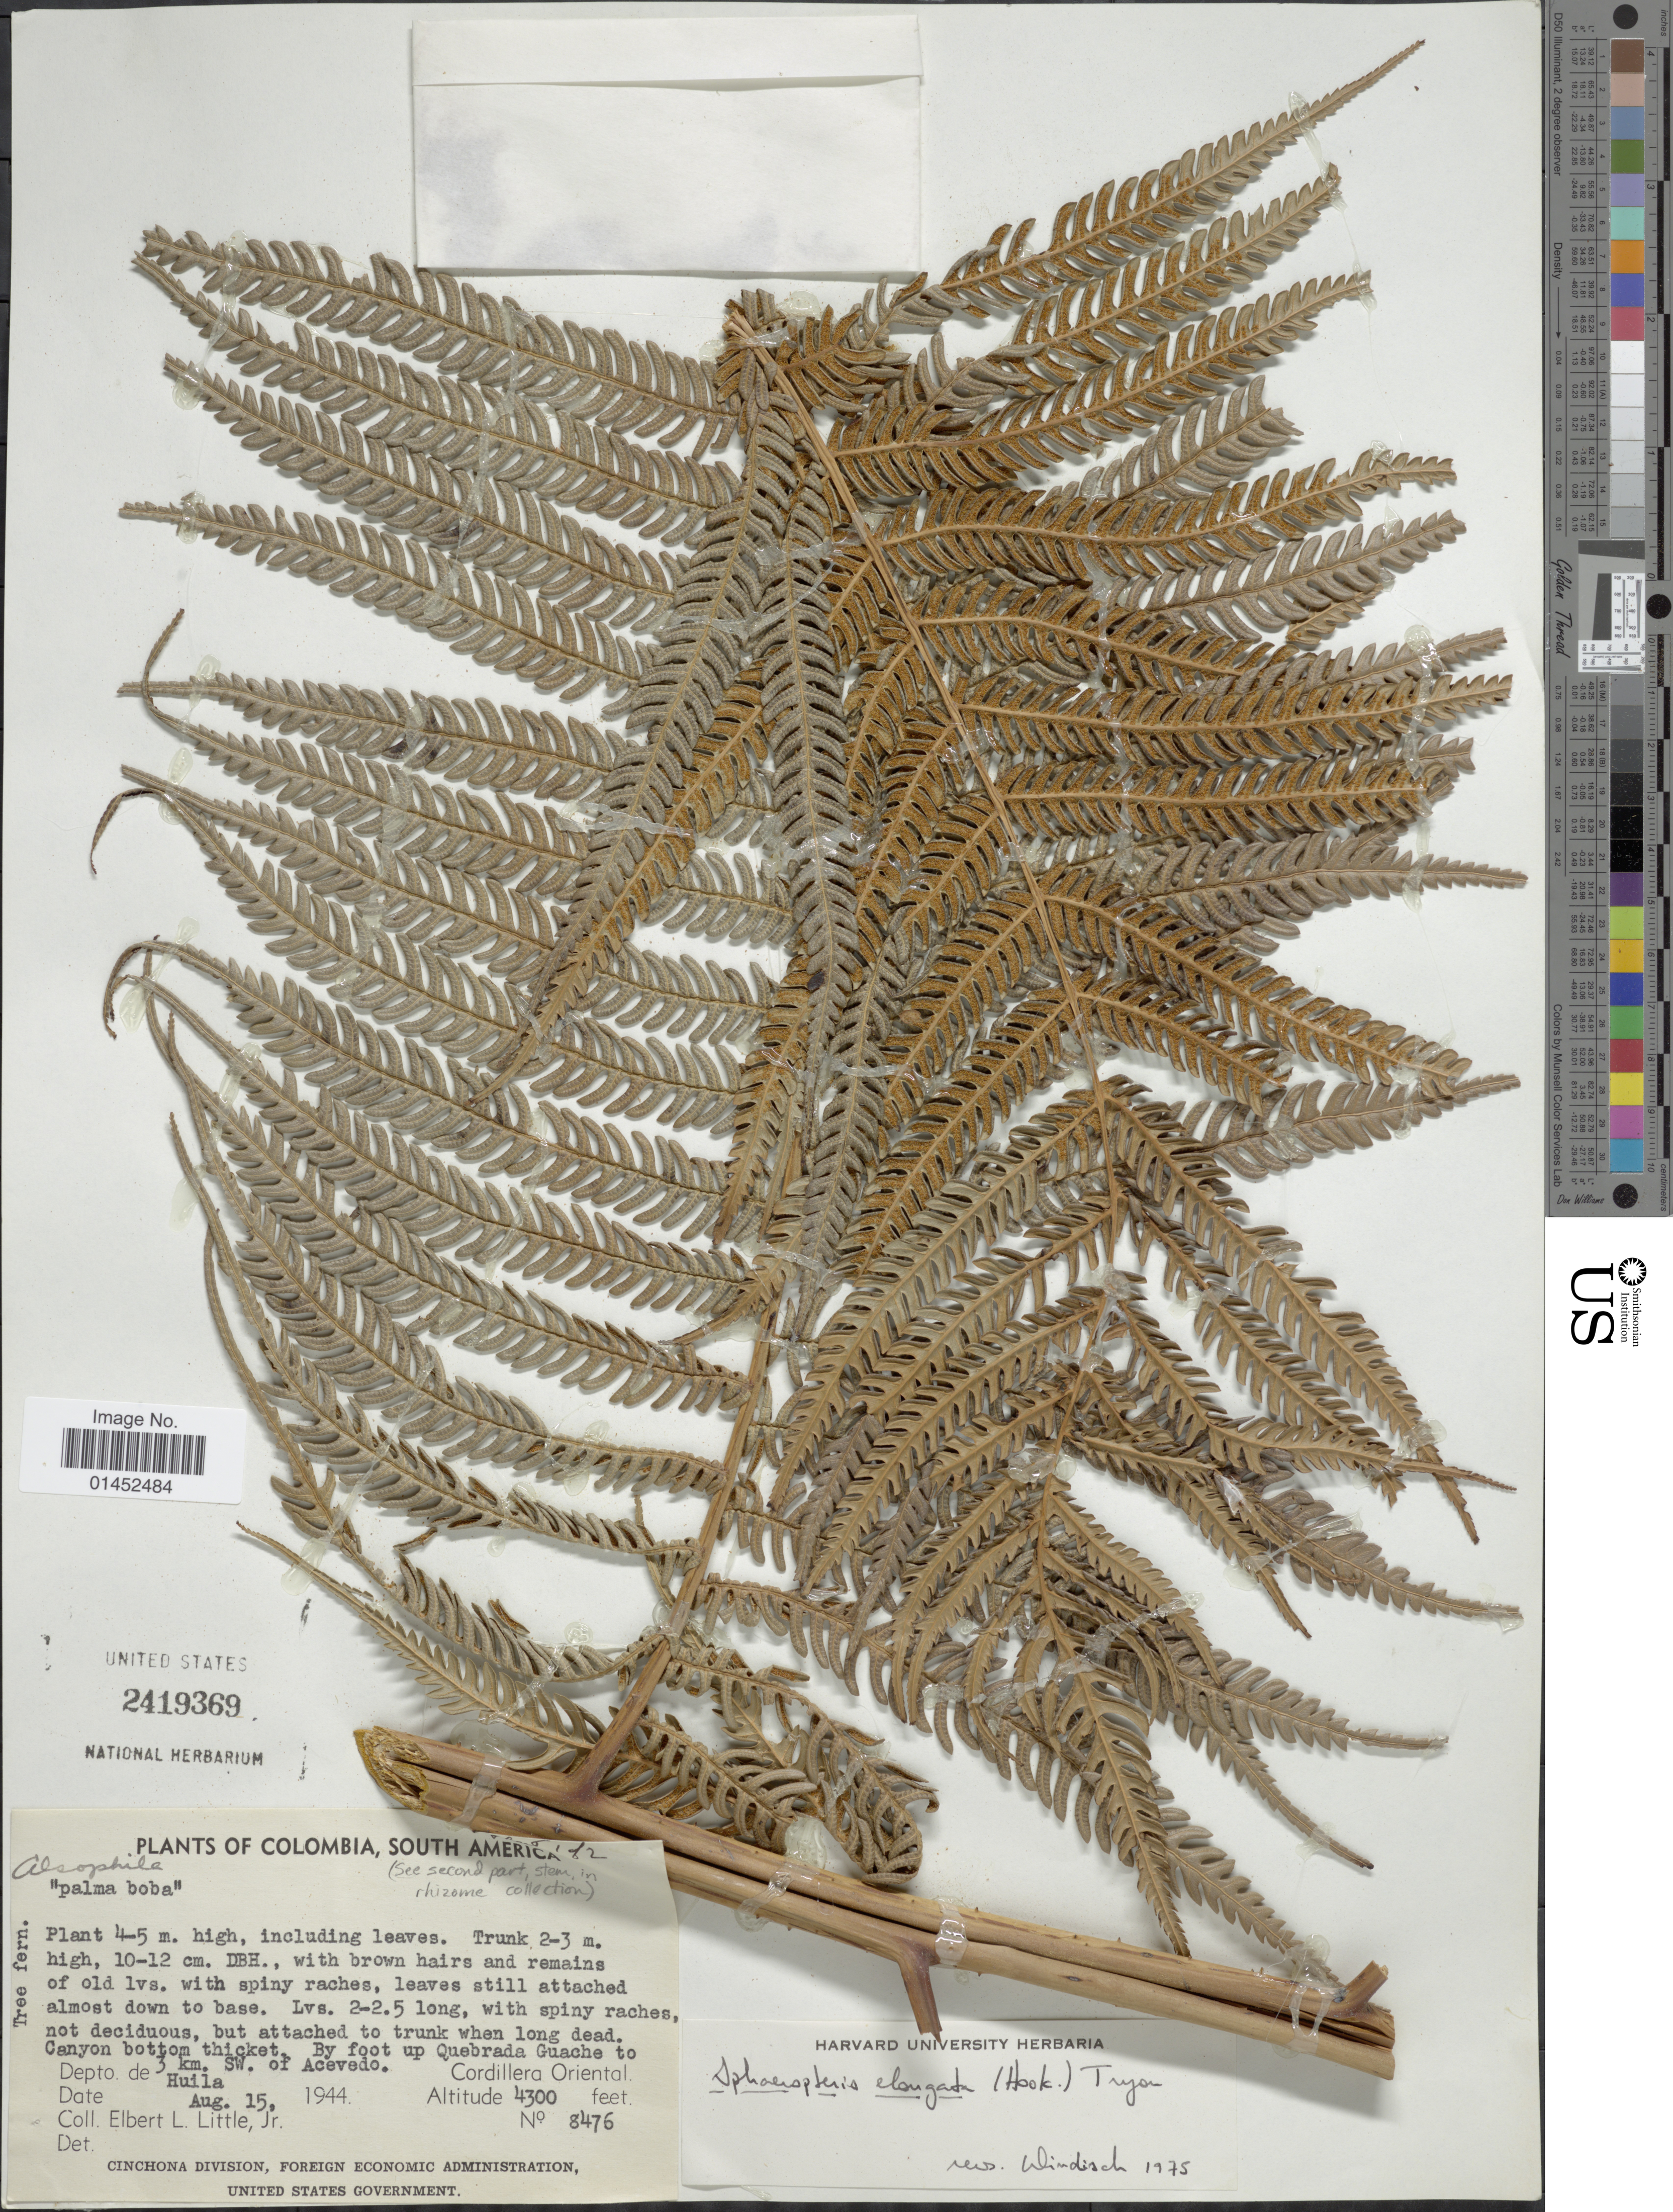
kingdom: Plantae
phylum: Tracheophyta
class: Polypodiopsida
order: Cyatheales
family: Cyatheaceae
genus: Cyathea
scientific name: Cyathea poeppigii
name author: (Hook.) Domin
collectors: E. L. Little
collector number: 8476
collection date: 1944-08-15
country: Colombia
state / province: Huila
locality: By foot up Quebrada Guache to 3 km SW. of Acevedo. Depto de Huila, Cordillera Oriental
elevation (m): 1311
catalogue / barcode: US 2419369